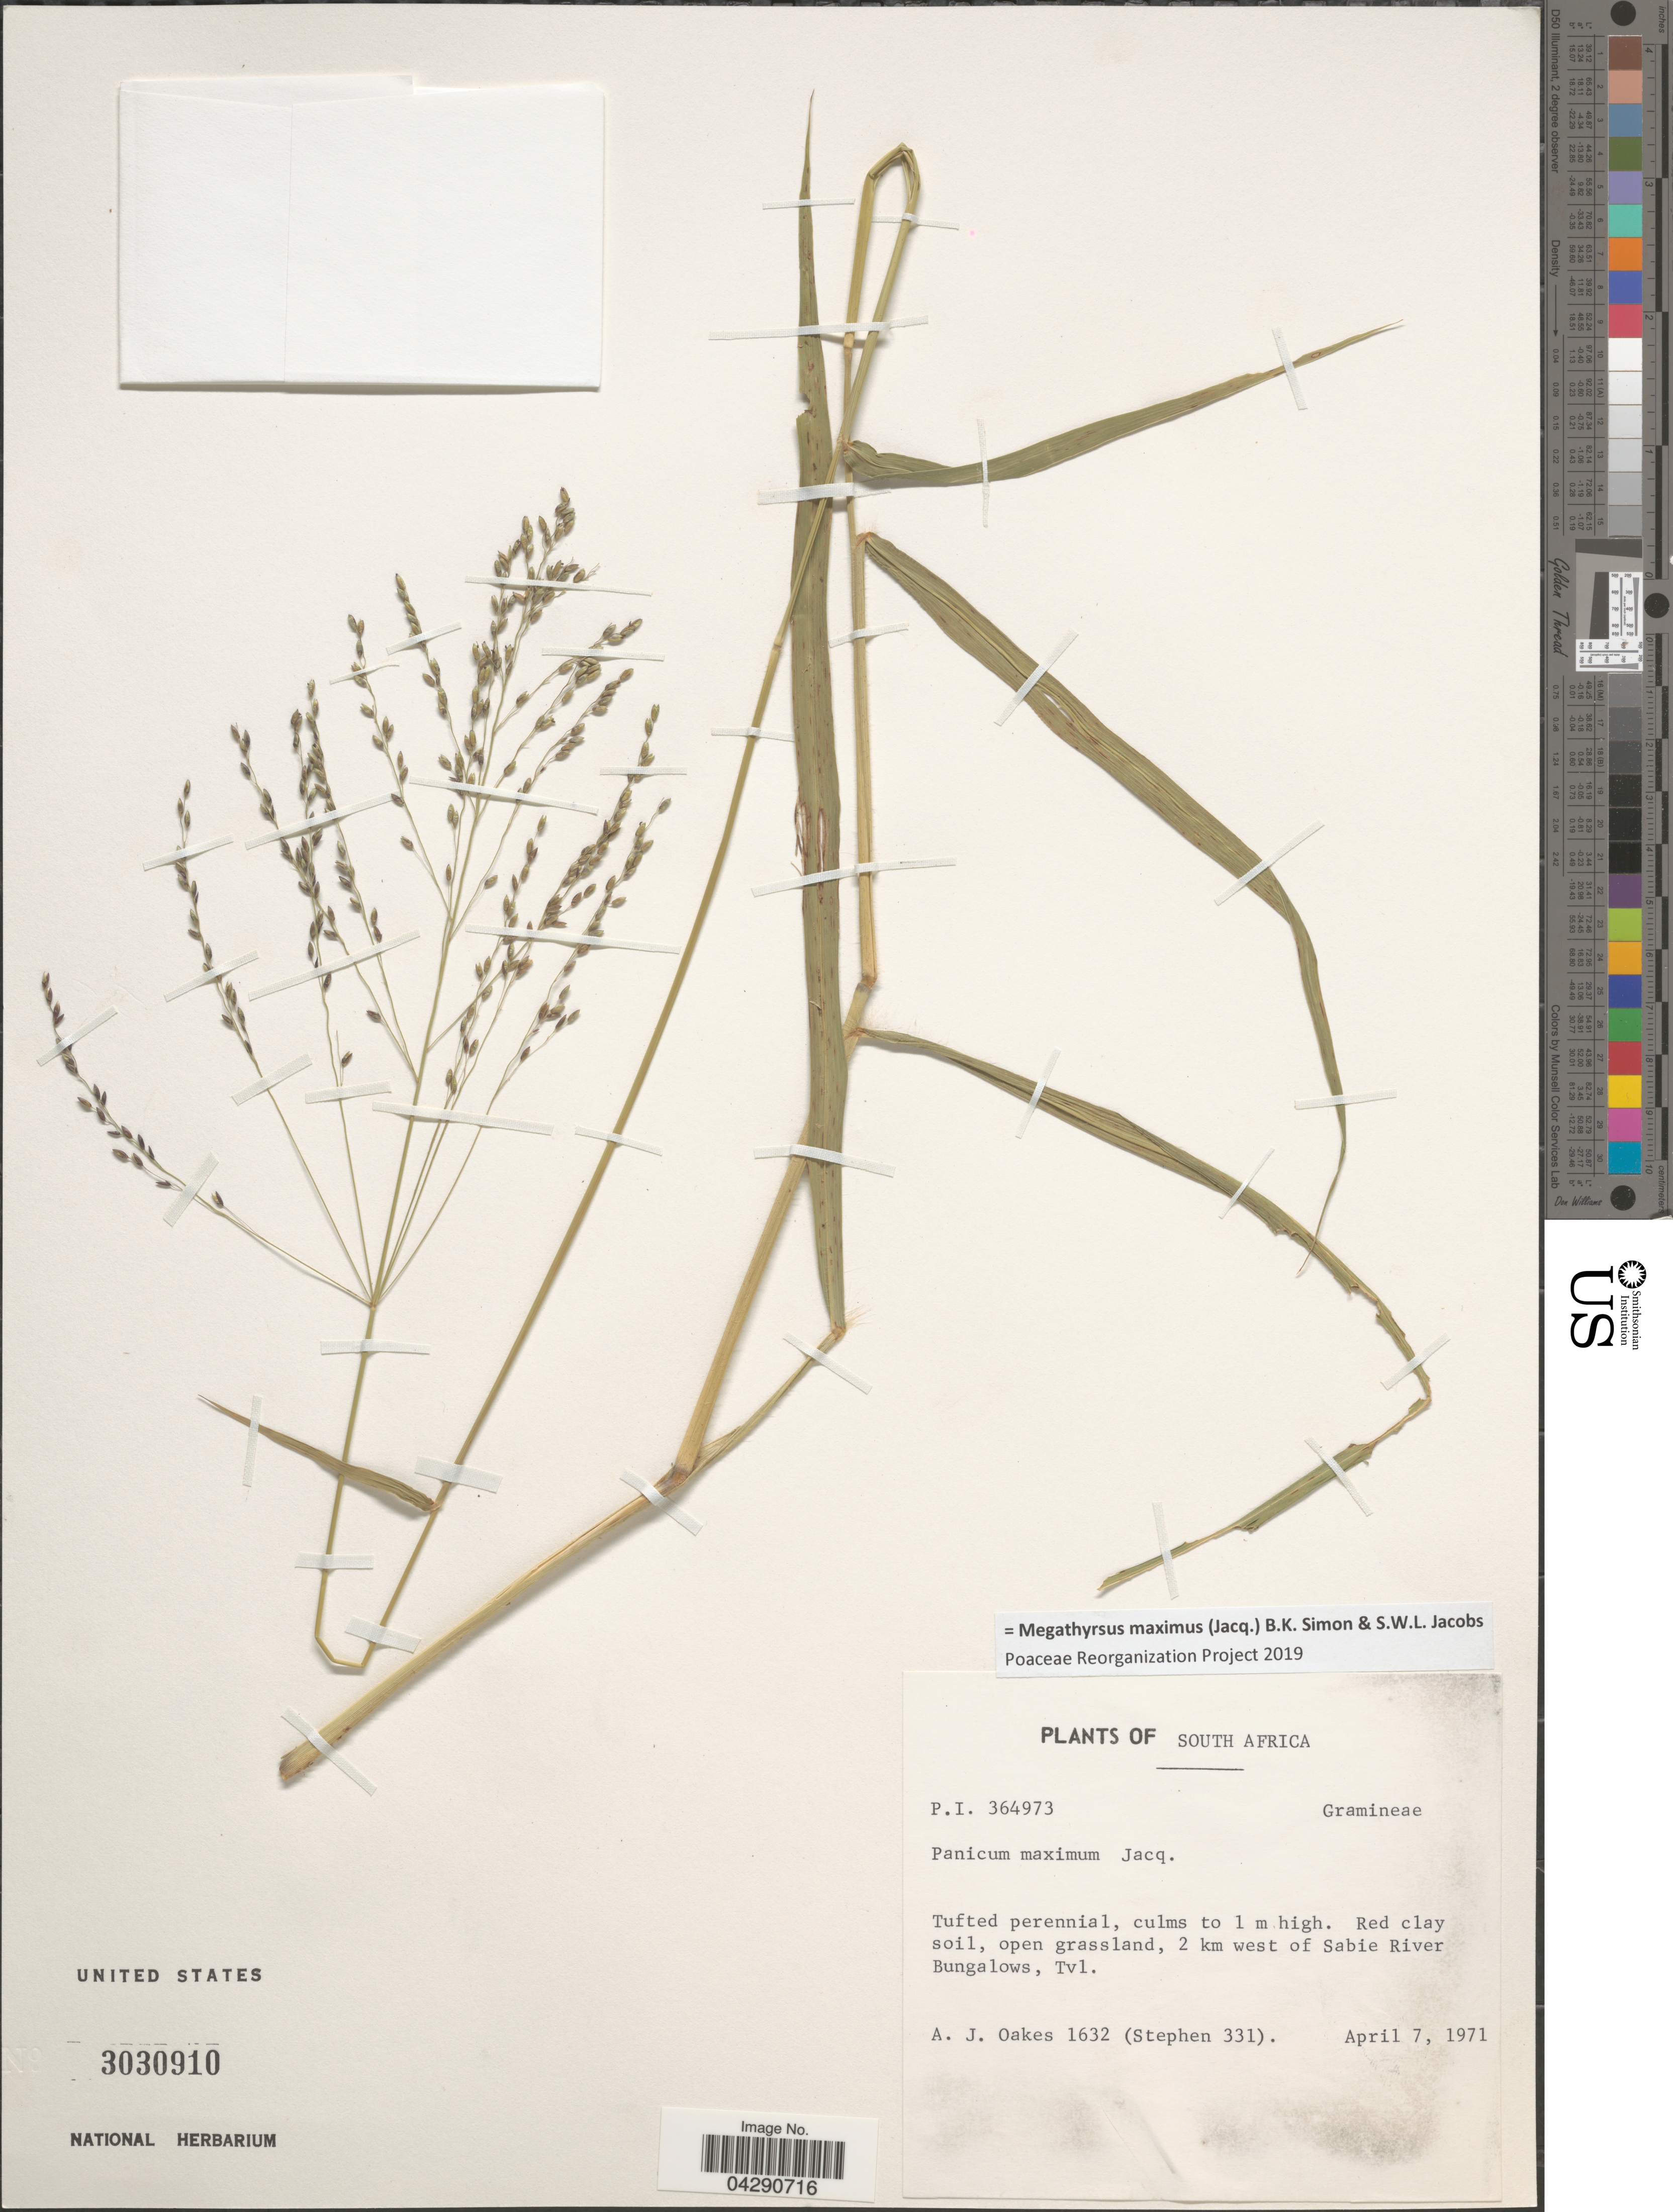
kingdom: Plantae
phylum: Tracheophyta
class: Liliopsida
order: Poales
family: Poaceae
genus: Megathyrsus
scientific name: Megathyrsus maximus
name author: (Jacq.) B.K. Simon & S.W.L. Jacobs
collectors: A. Oakes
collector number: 1632/331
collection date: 1971-04-07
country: South Africa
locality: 2 km west of Sabie River Bungalows, Tvl.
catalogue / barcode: US 3030910